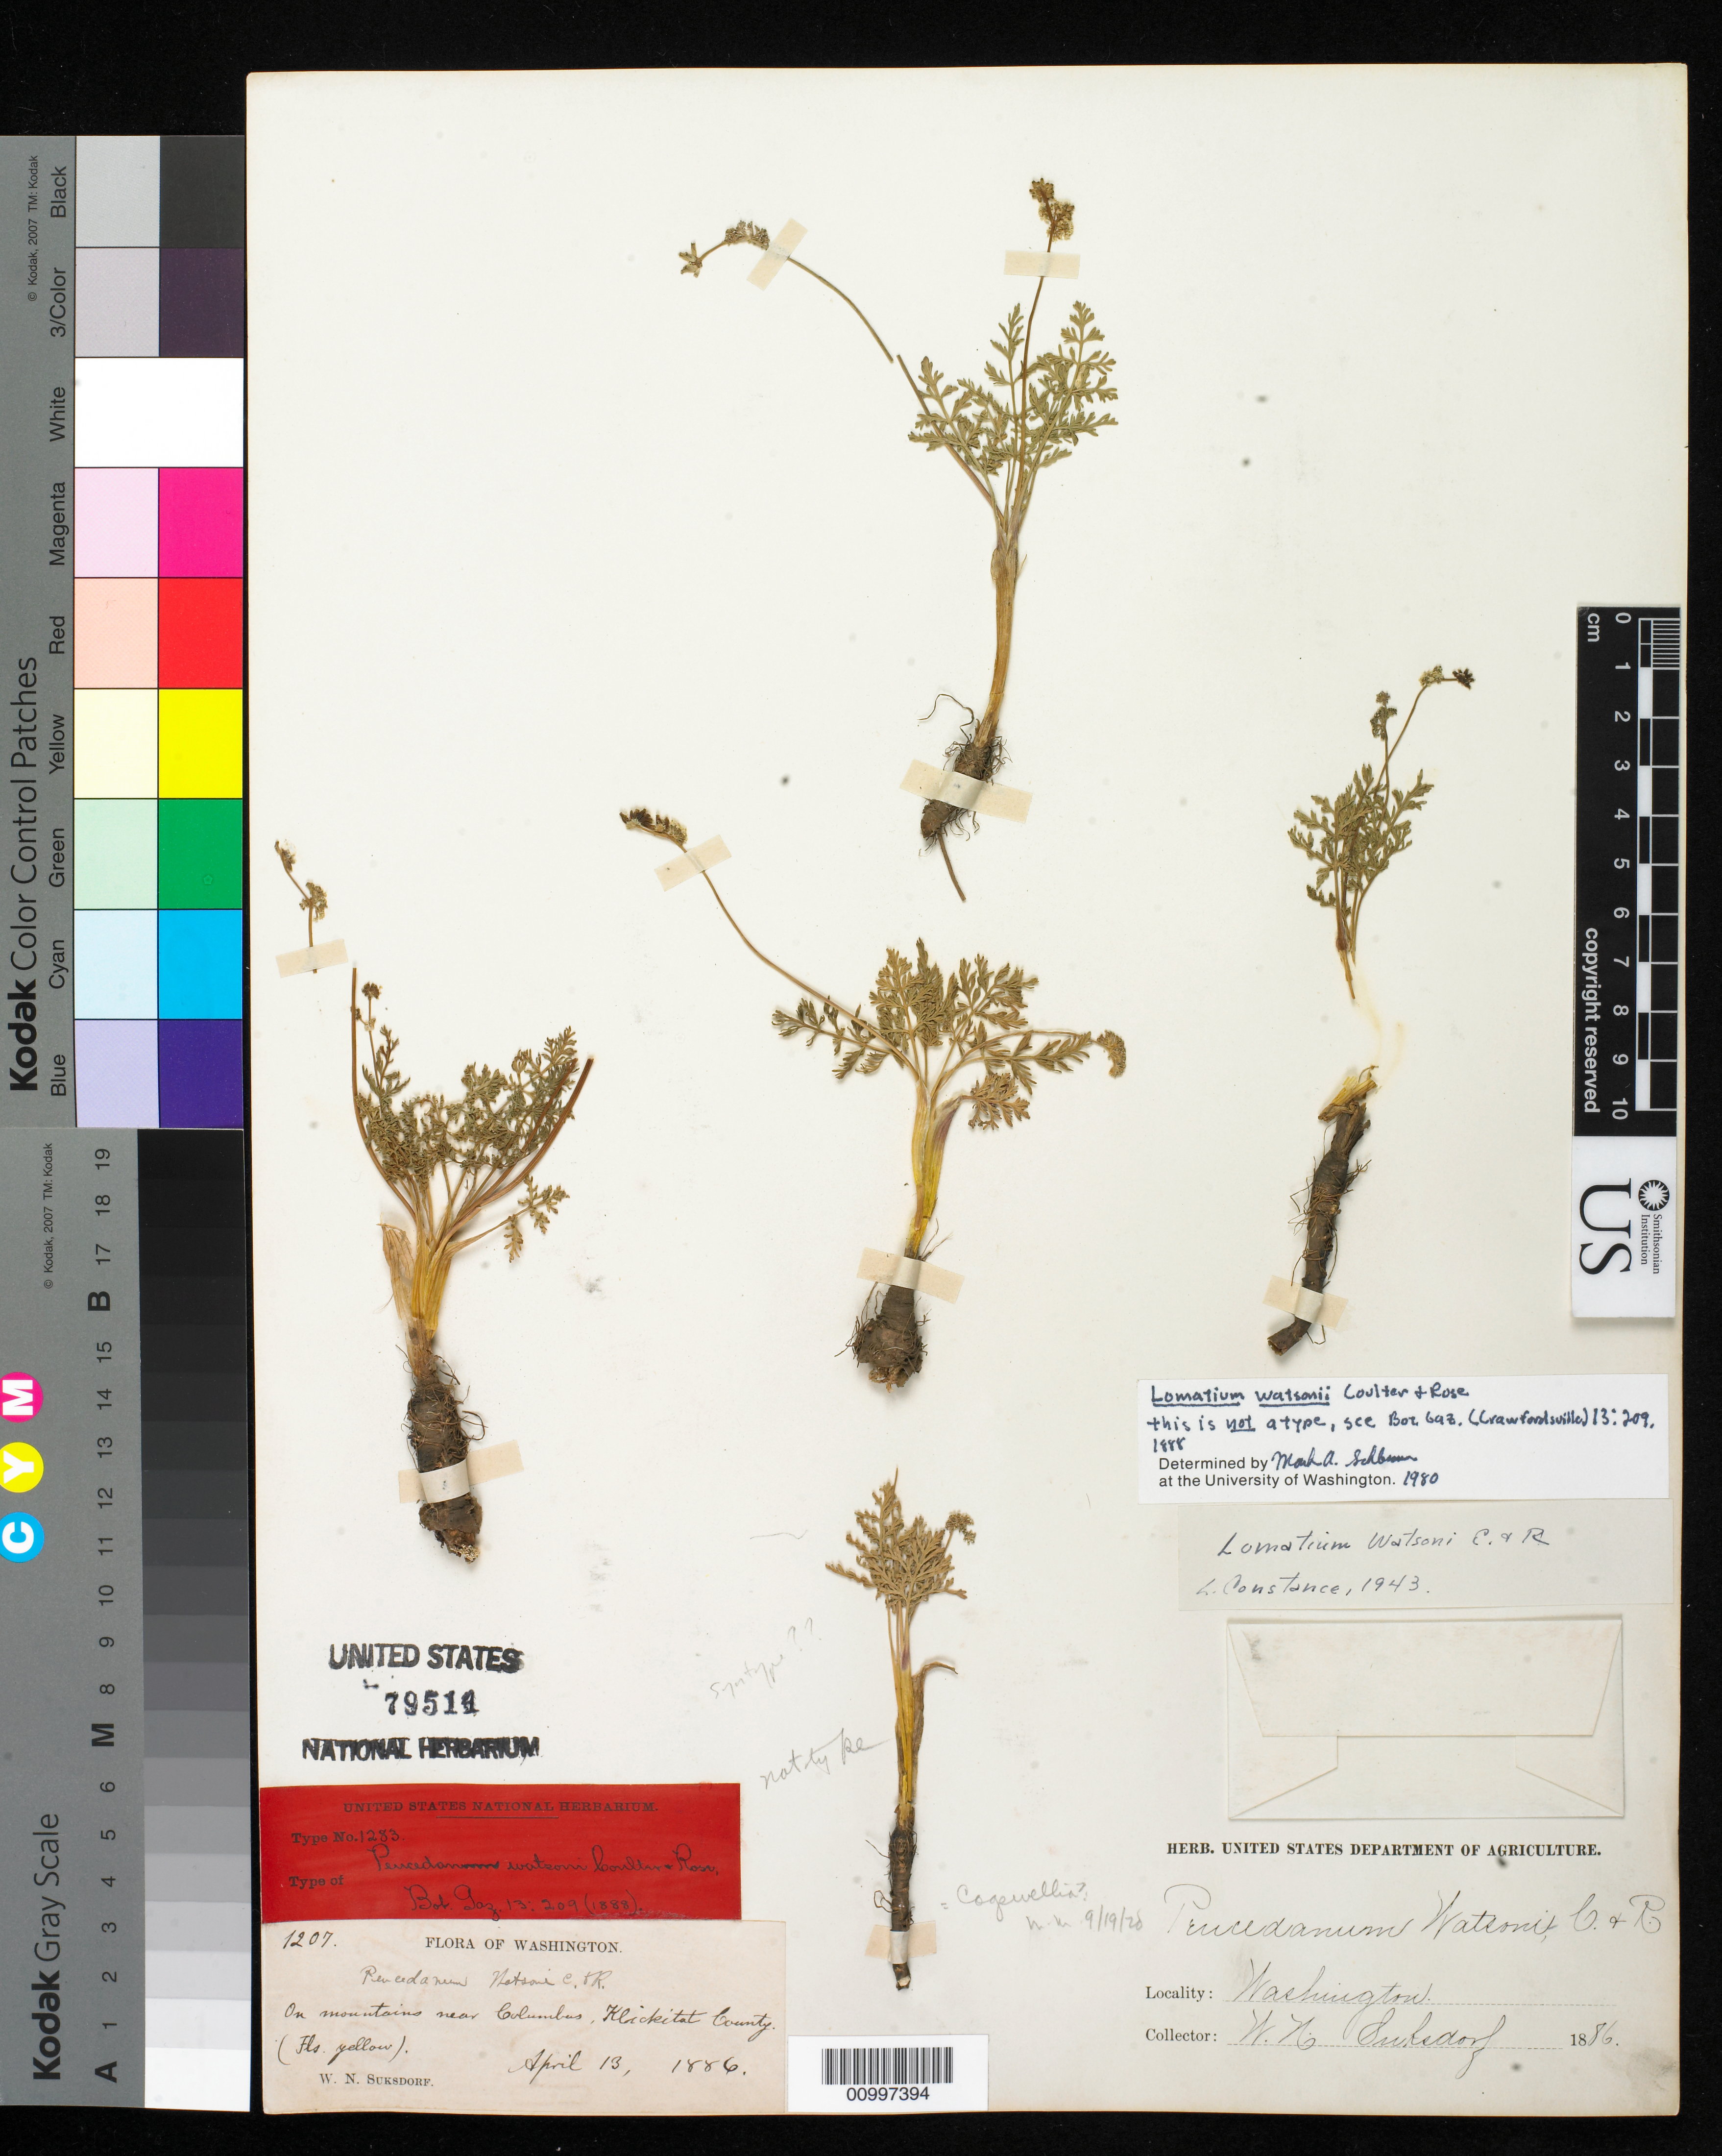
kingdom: Plantae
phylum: Tracheophyta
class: Magnoliopsida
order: Apiales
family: Apiaceae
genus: Peucedanum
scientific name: Peucedanum watsonii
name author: J.M. Coult. & Rose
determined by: Schlessman, M. A.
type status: Possible Syntype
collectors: W. N. Suksdorf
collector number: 1207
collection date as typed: Apr 1886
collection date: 1886-04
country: United States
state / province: Washington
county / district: Klickitat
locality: On mountains near Columbus, Klickitat County.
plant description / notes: Annotated "not a type" by Schlessmann (1980).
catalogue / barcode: US 79514